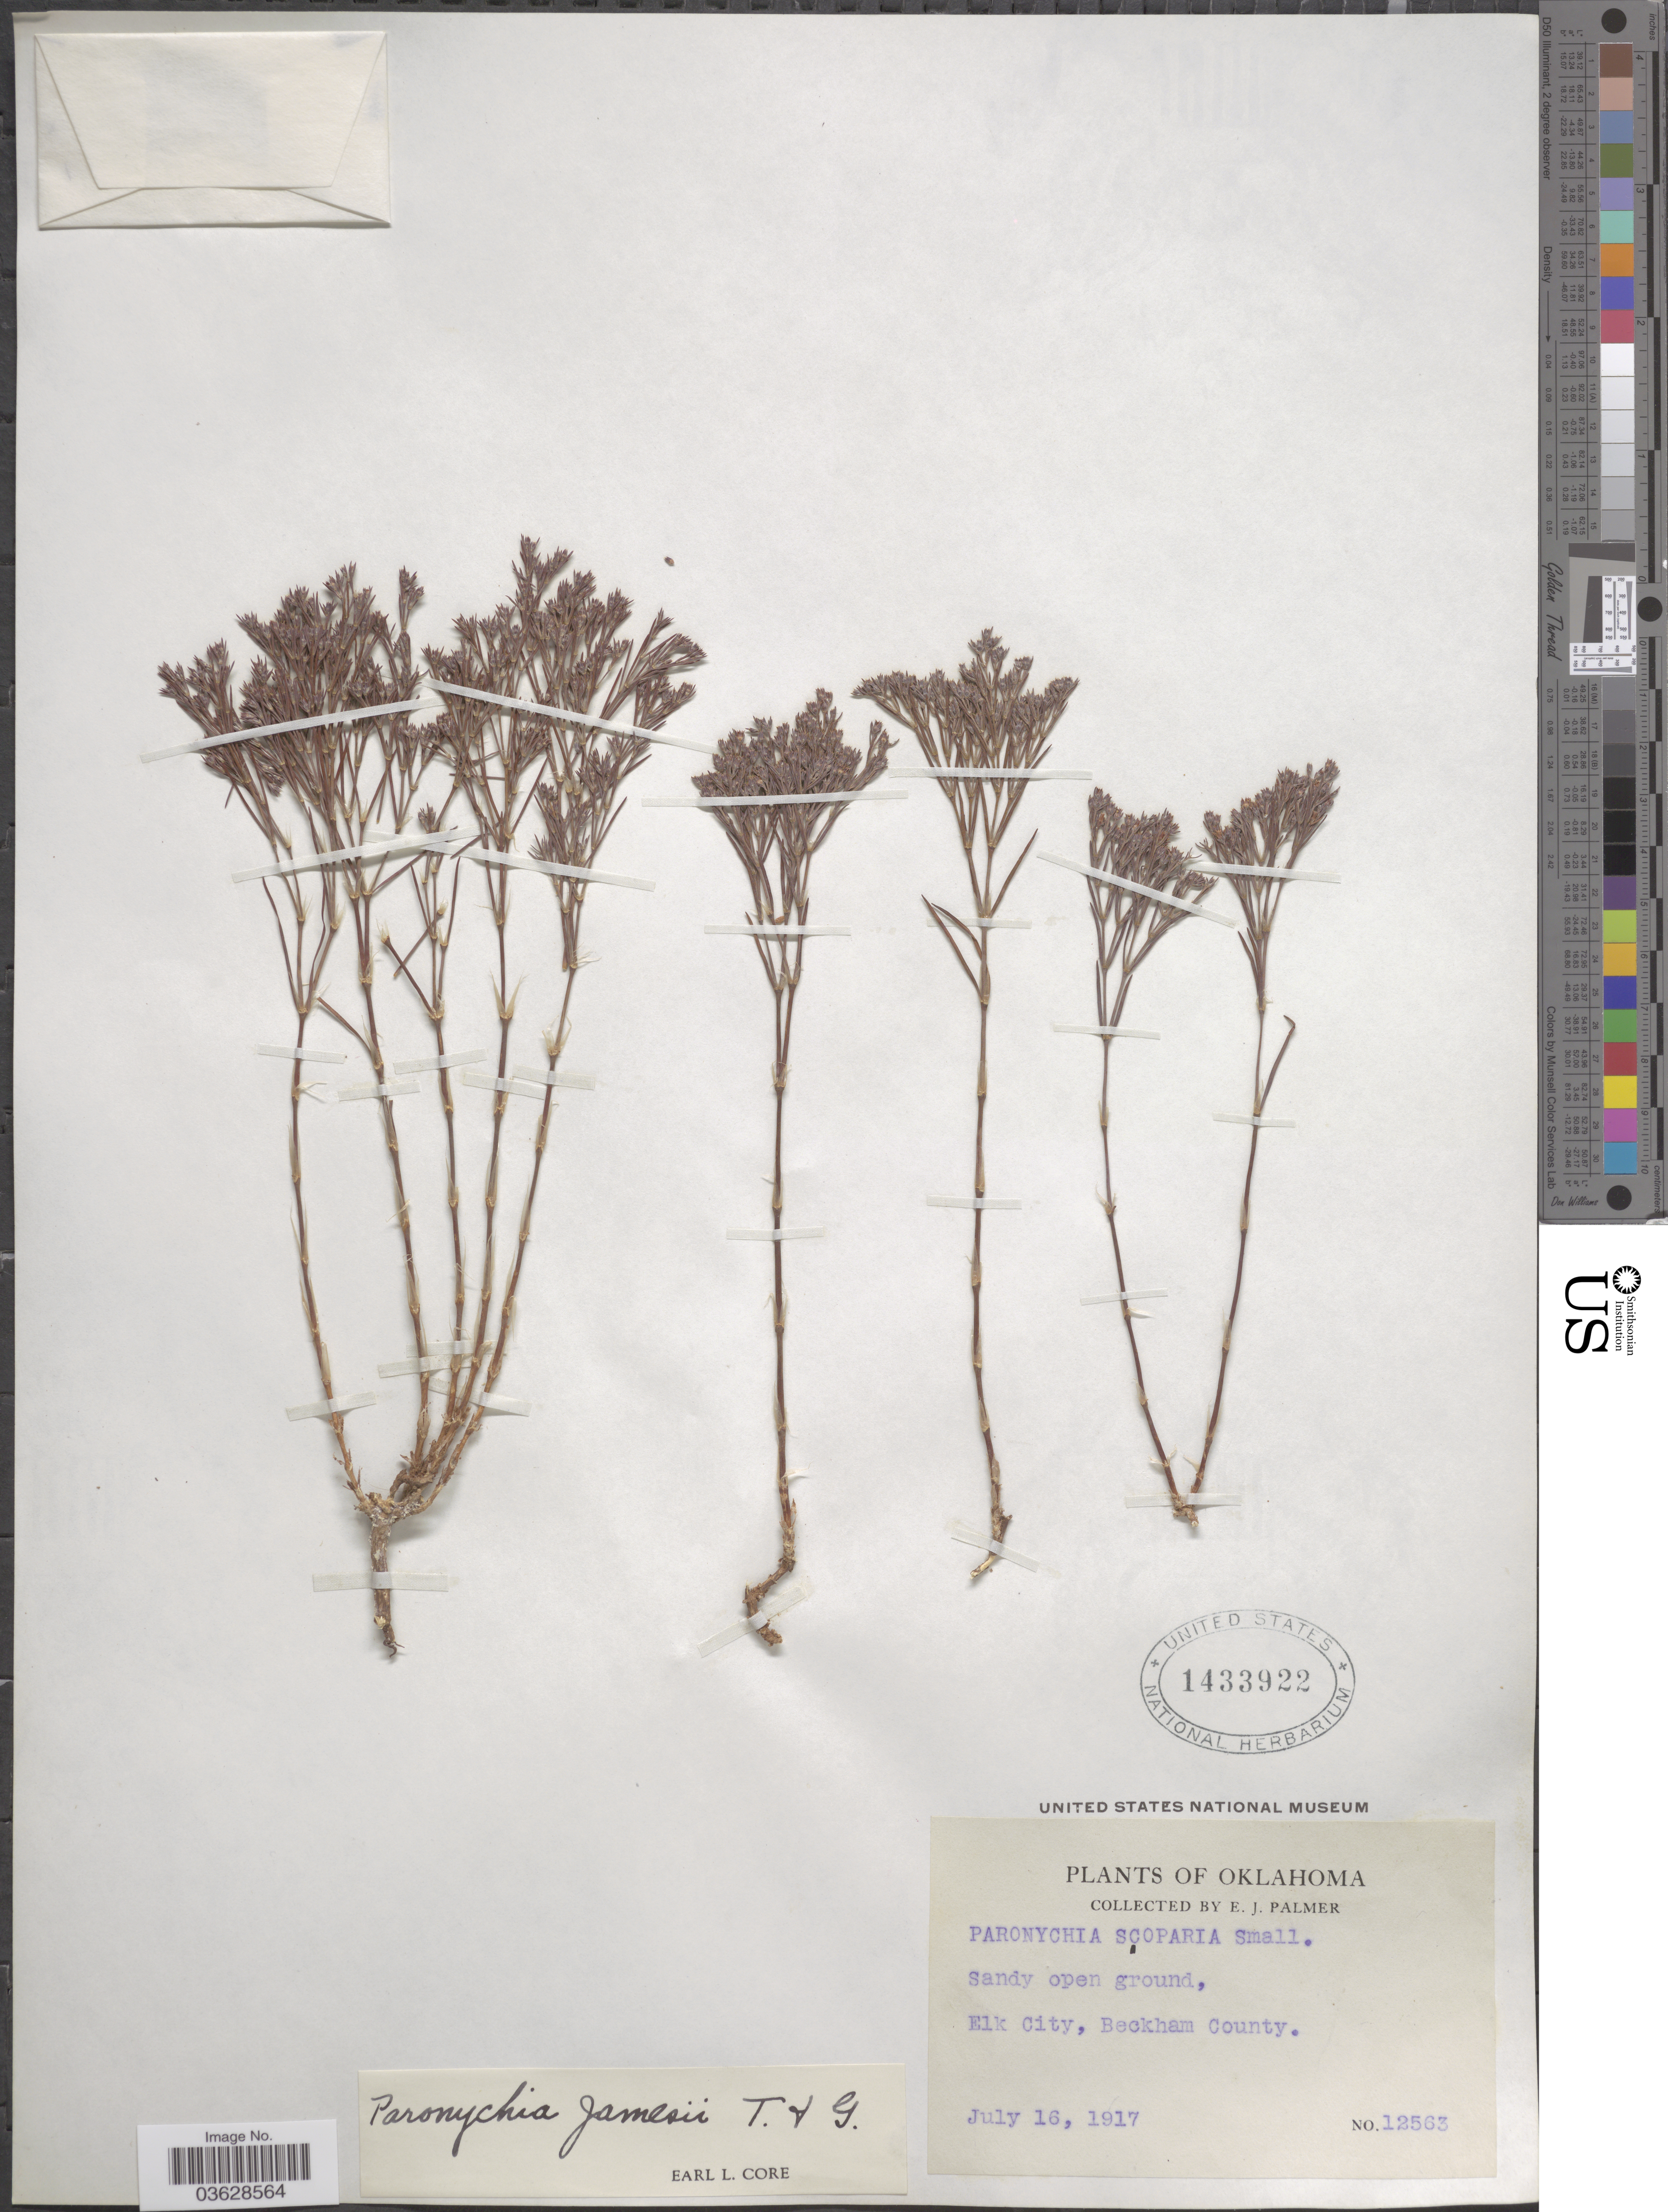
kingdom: Plantae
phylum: Tracheophyta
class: Magnoliopsida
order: Caryophyllales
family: Caryophyllaceae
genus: Paronychia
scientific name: Paronychia jamesii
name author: Torr. & A. Gray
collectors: E. J. Palmer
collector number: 12563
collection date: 1917-07-16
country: United States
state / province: Oklahoma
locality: Elk City, Beckham County.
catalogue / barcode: US 1433922